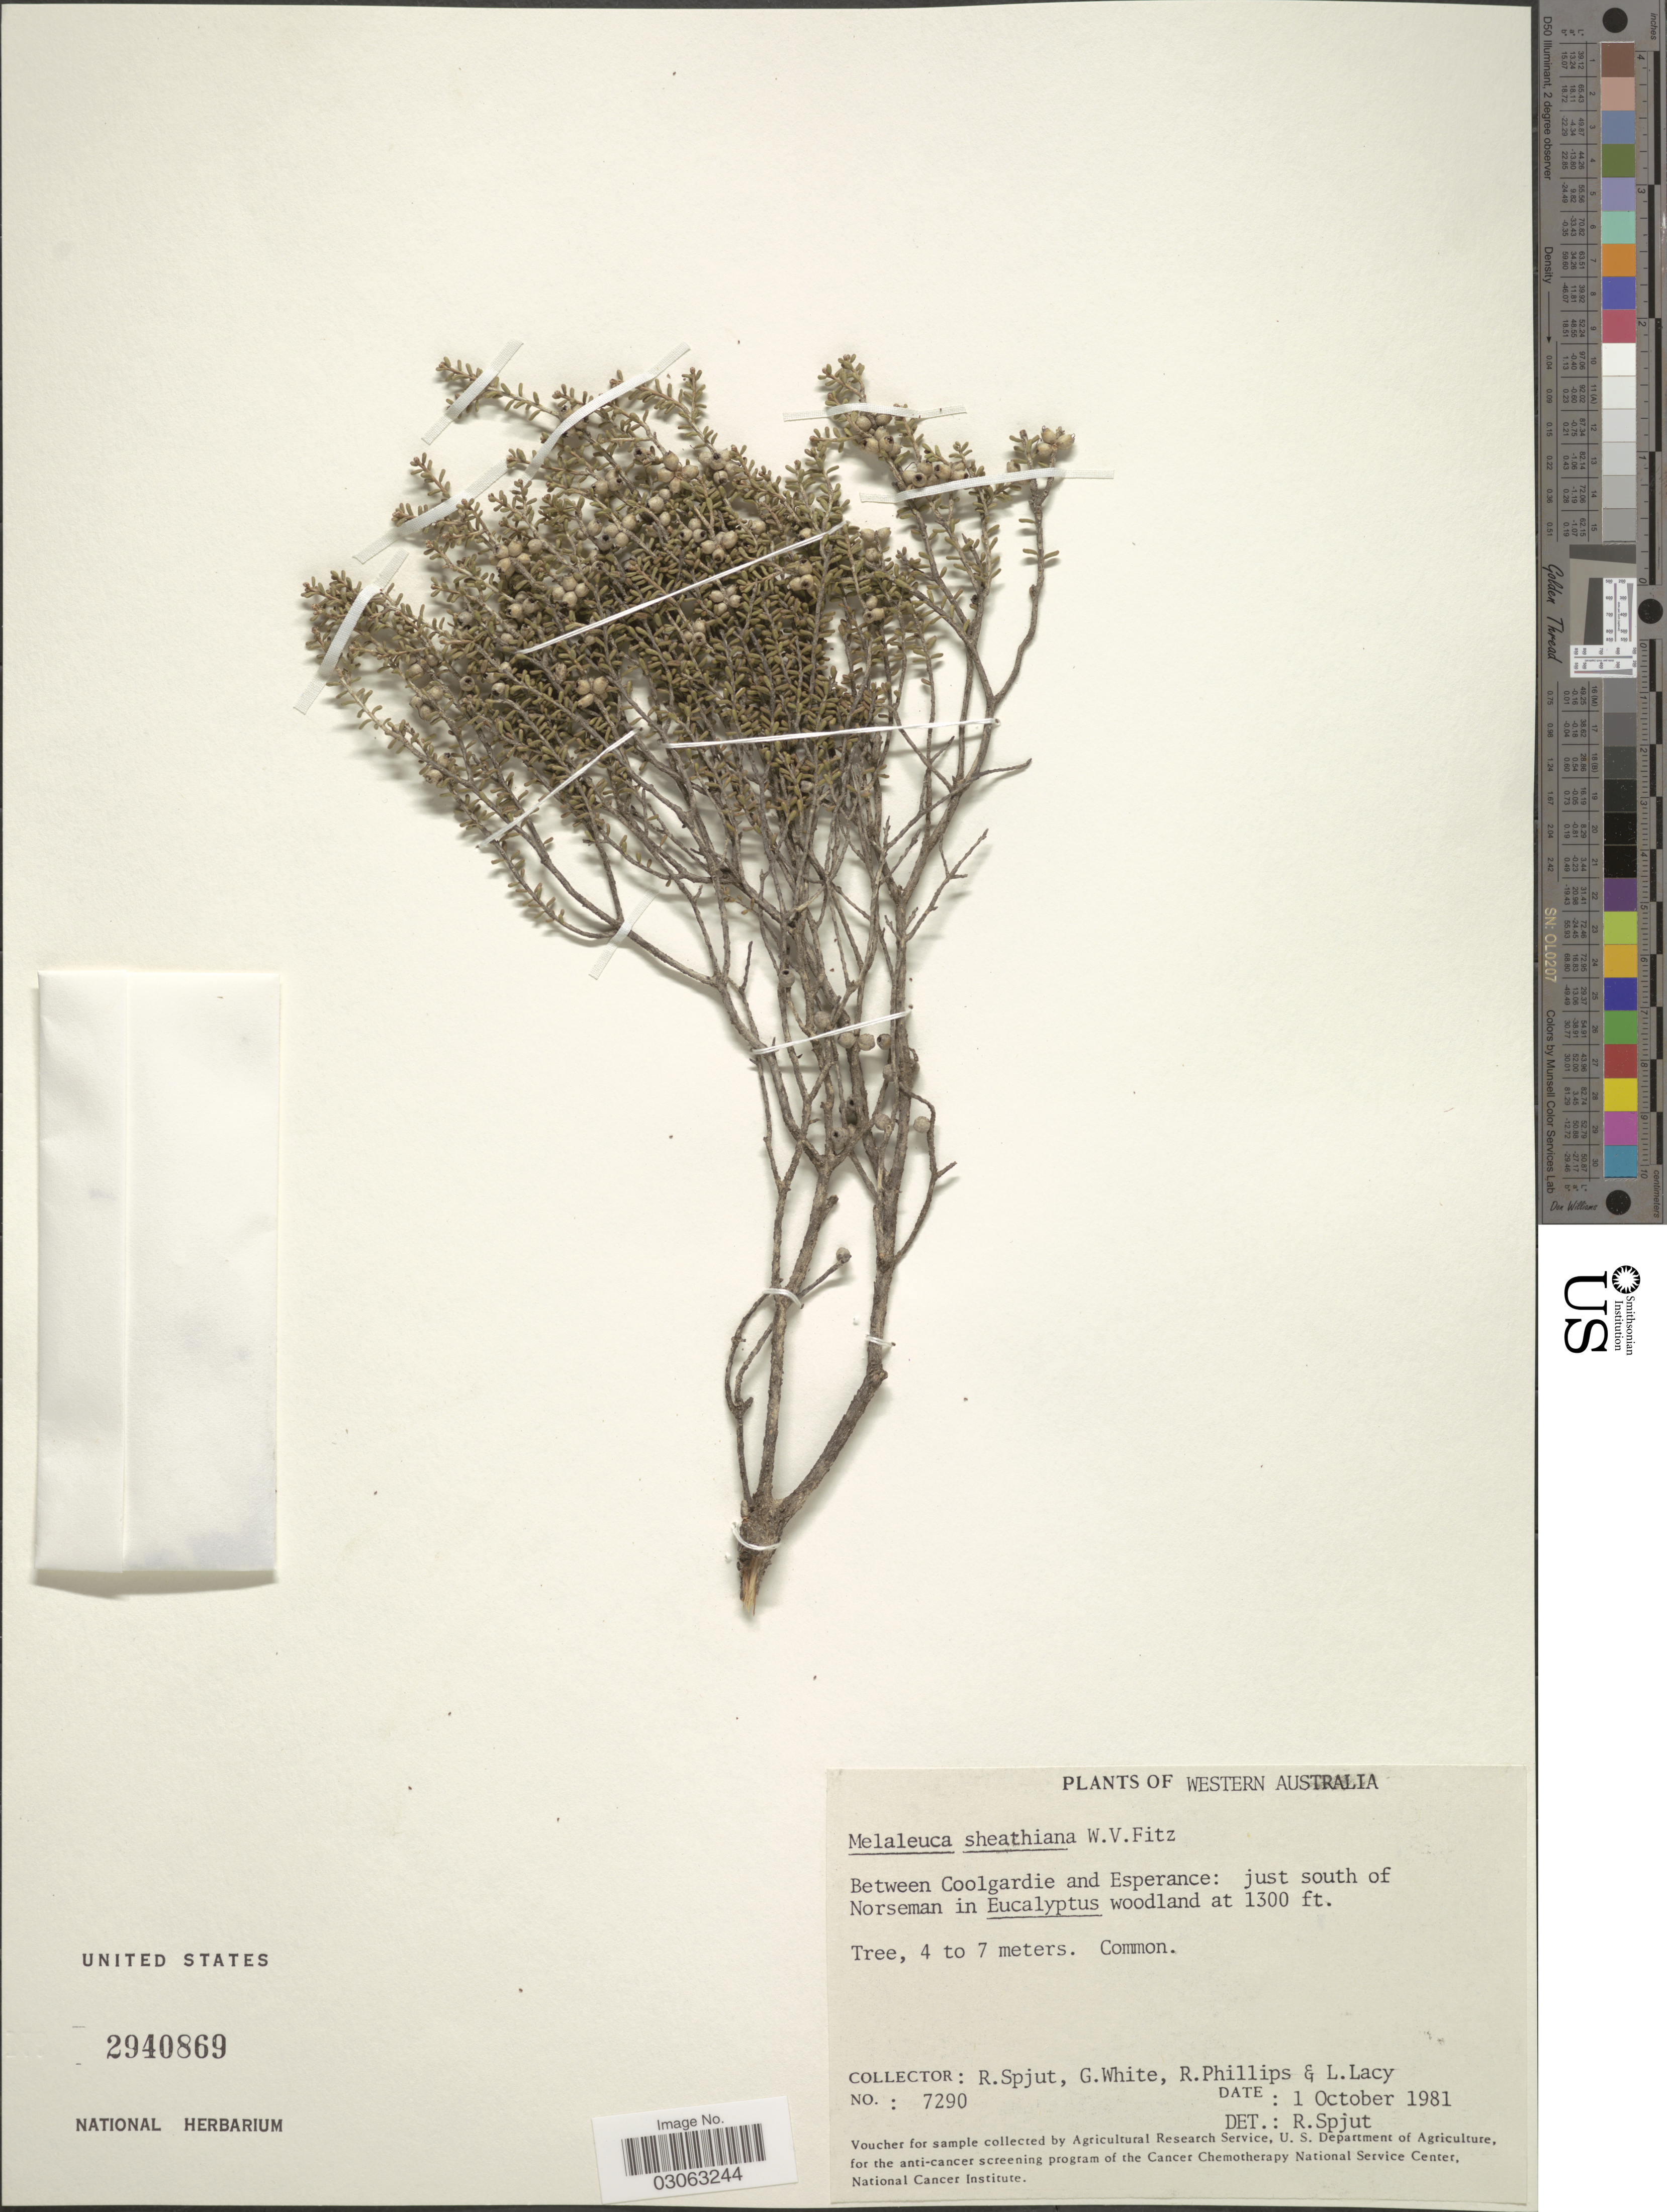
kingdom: Plantae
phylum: Tracheophyta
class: Magnoliopsida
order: Myrtales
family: Myrtaceae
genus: Melaleuca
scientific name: Melaleuca sheathiana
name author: W. Fitzg.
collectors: R. Spjut, G. White, R. Phillips & L. Lacy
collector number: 7290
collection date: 1981-10-01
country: Australia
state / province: Western Australia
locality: Between Coolgardie and Esperance: just south of Norseman in Eucalyptus woodland.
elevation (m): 396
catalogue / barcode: US 2940869